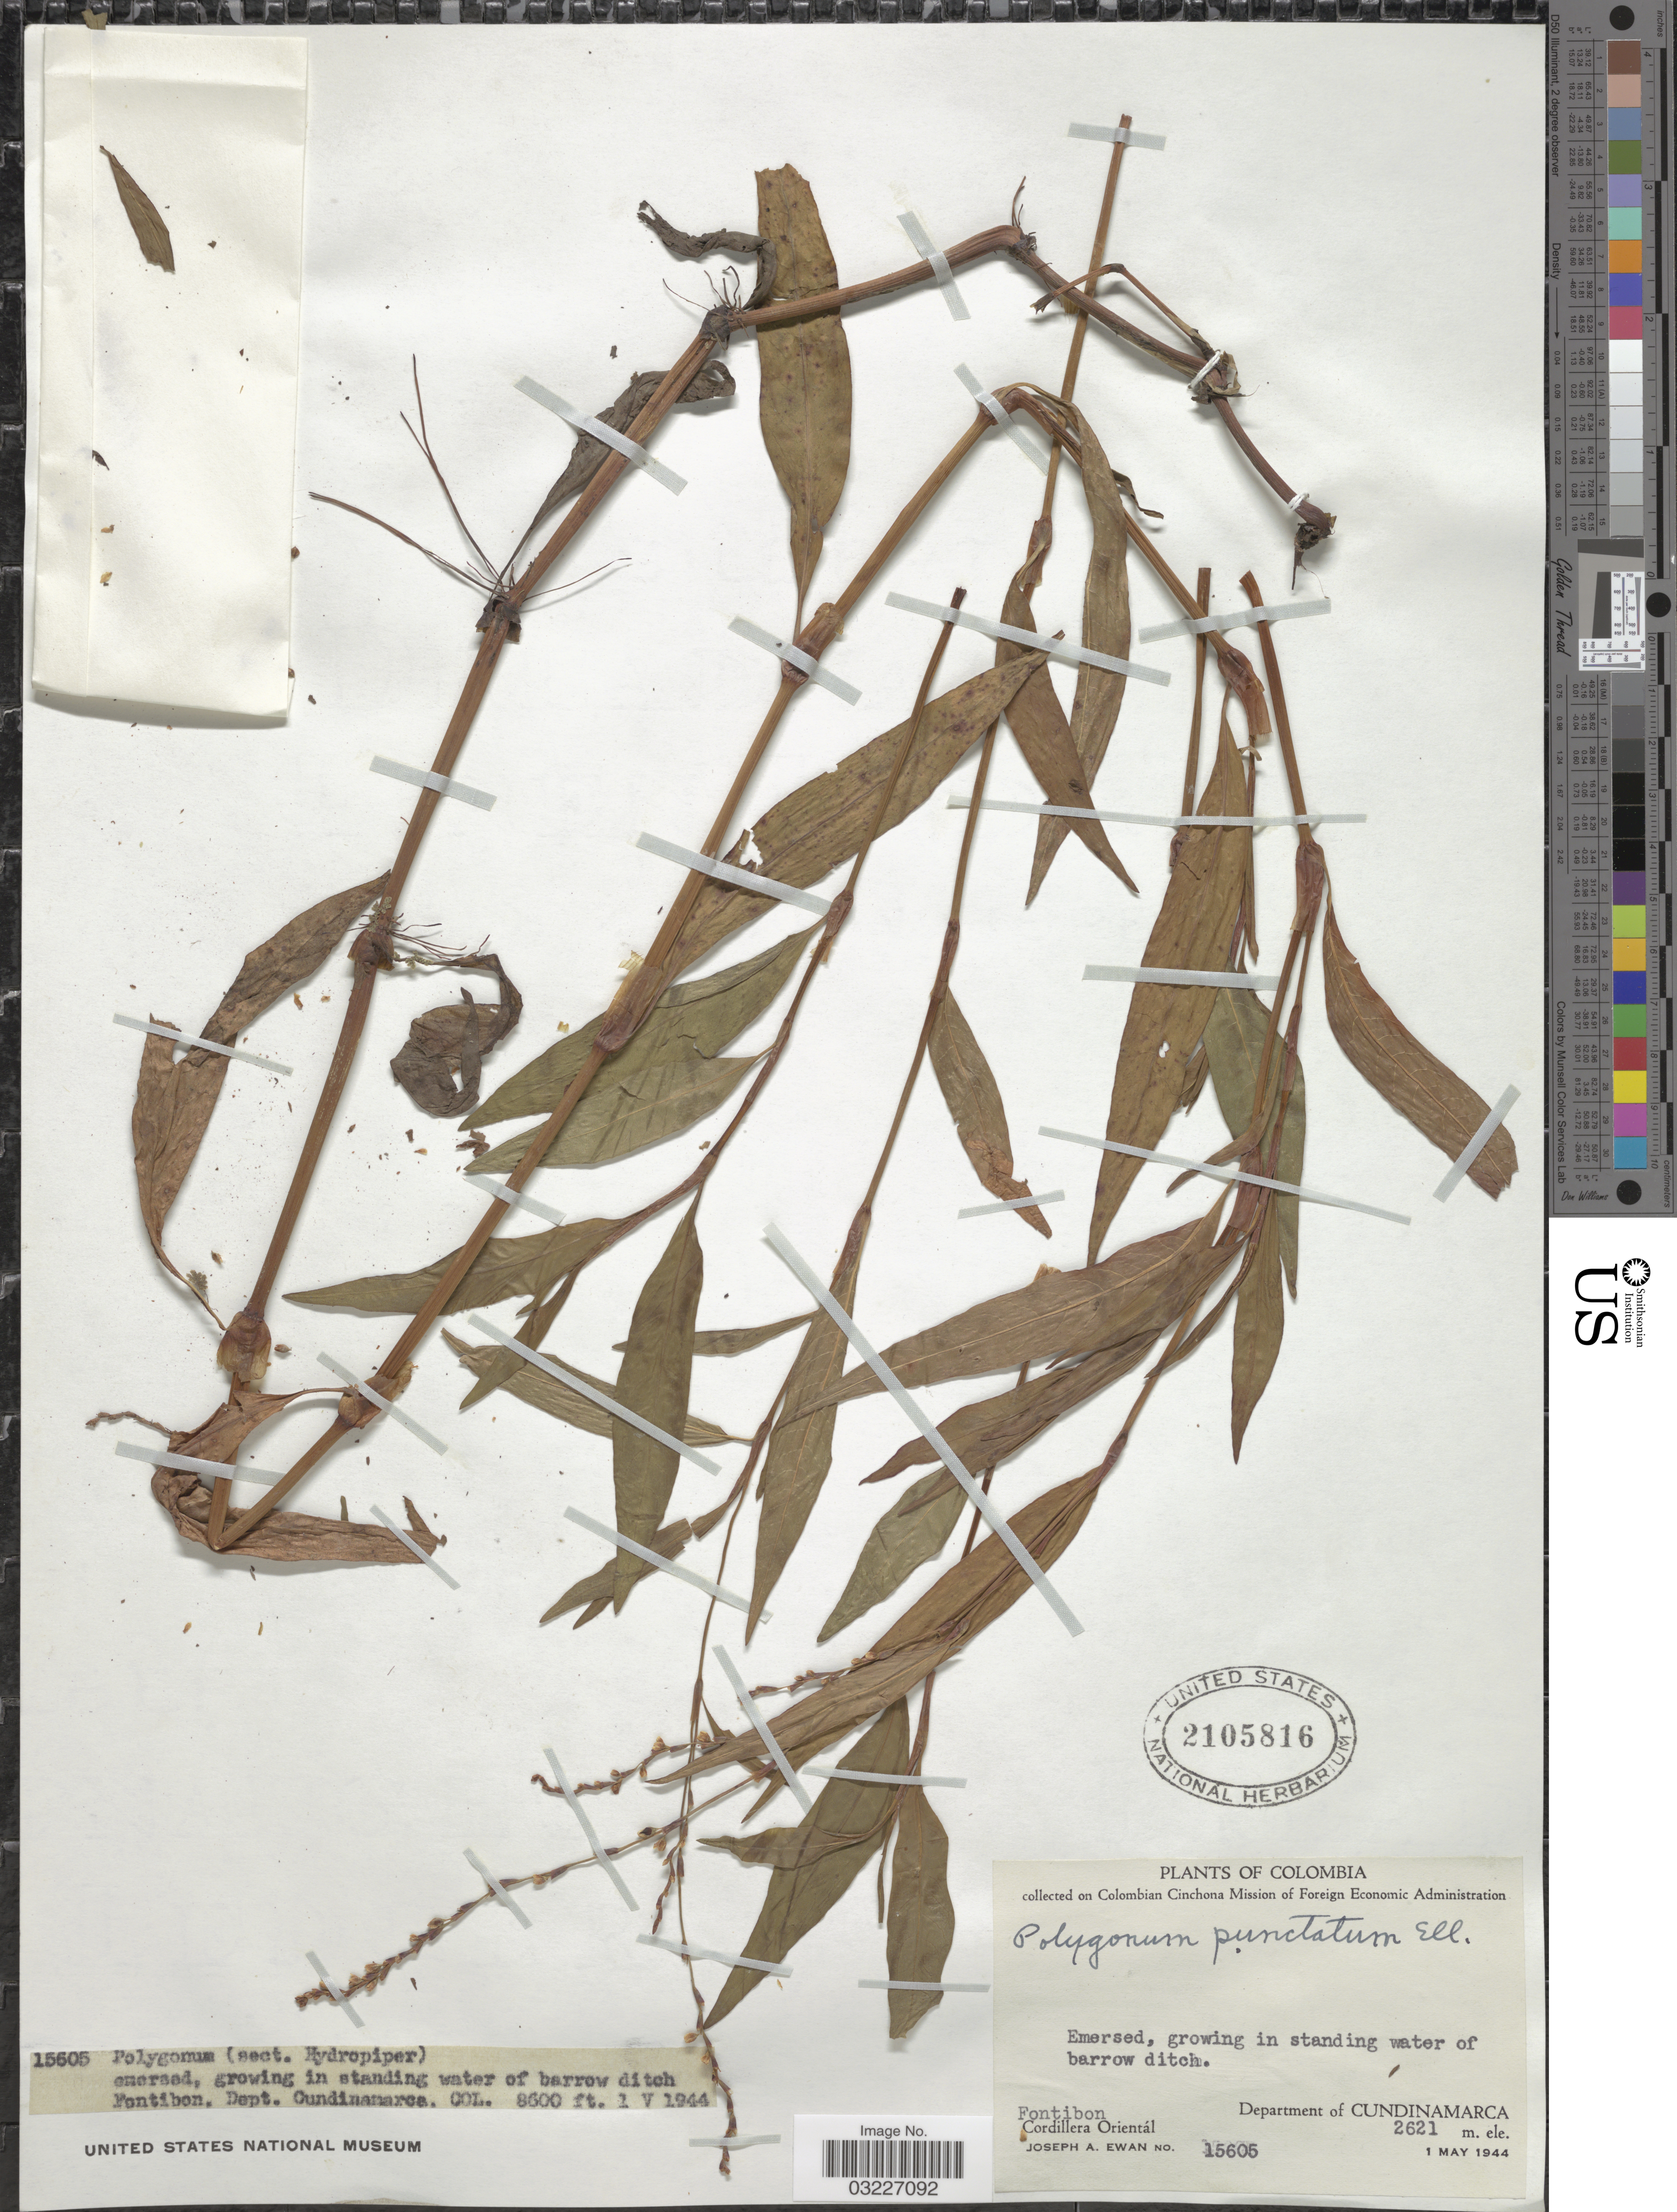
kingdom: Plantae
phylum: Tracheophyta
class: Magnoliopsida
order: Caryophyllales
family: Polygonaceae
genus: Persicaria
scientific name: Persicaria sp.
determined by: Atha, D. E.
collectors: J. A. Ewan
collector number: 15605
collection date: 1944-05-01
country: Colombia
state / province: Cundinamarca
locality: Fontibon. Department of Cundinamarca. Cordillera Orientál.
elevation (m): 2621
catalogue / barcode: US 2105816